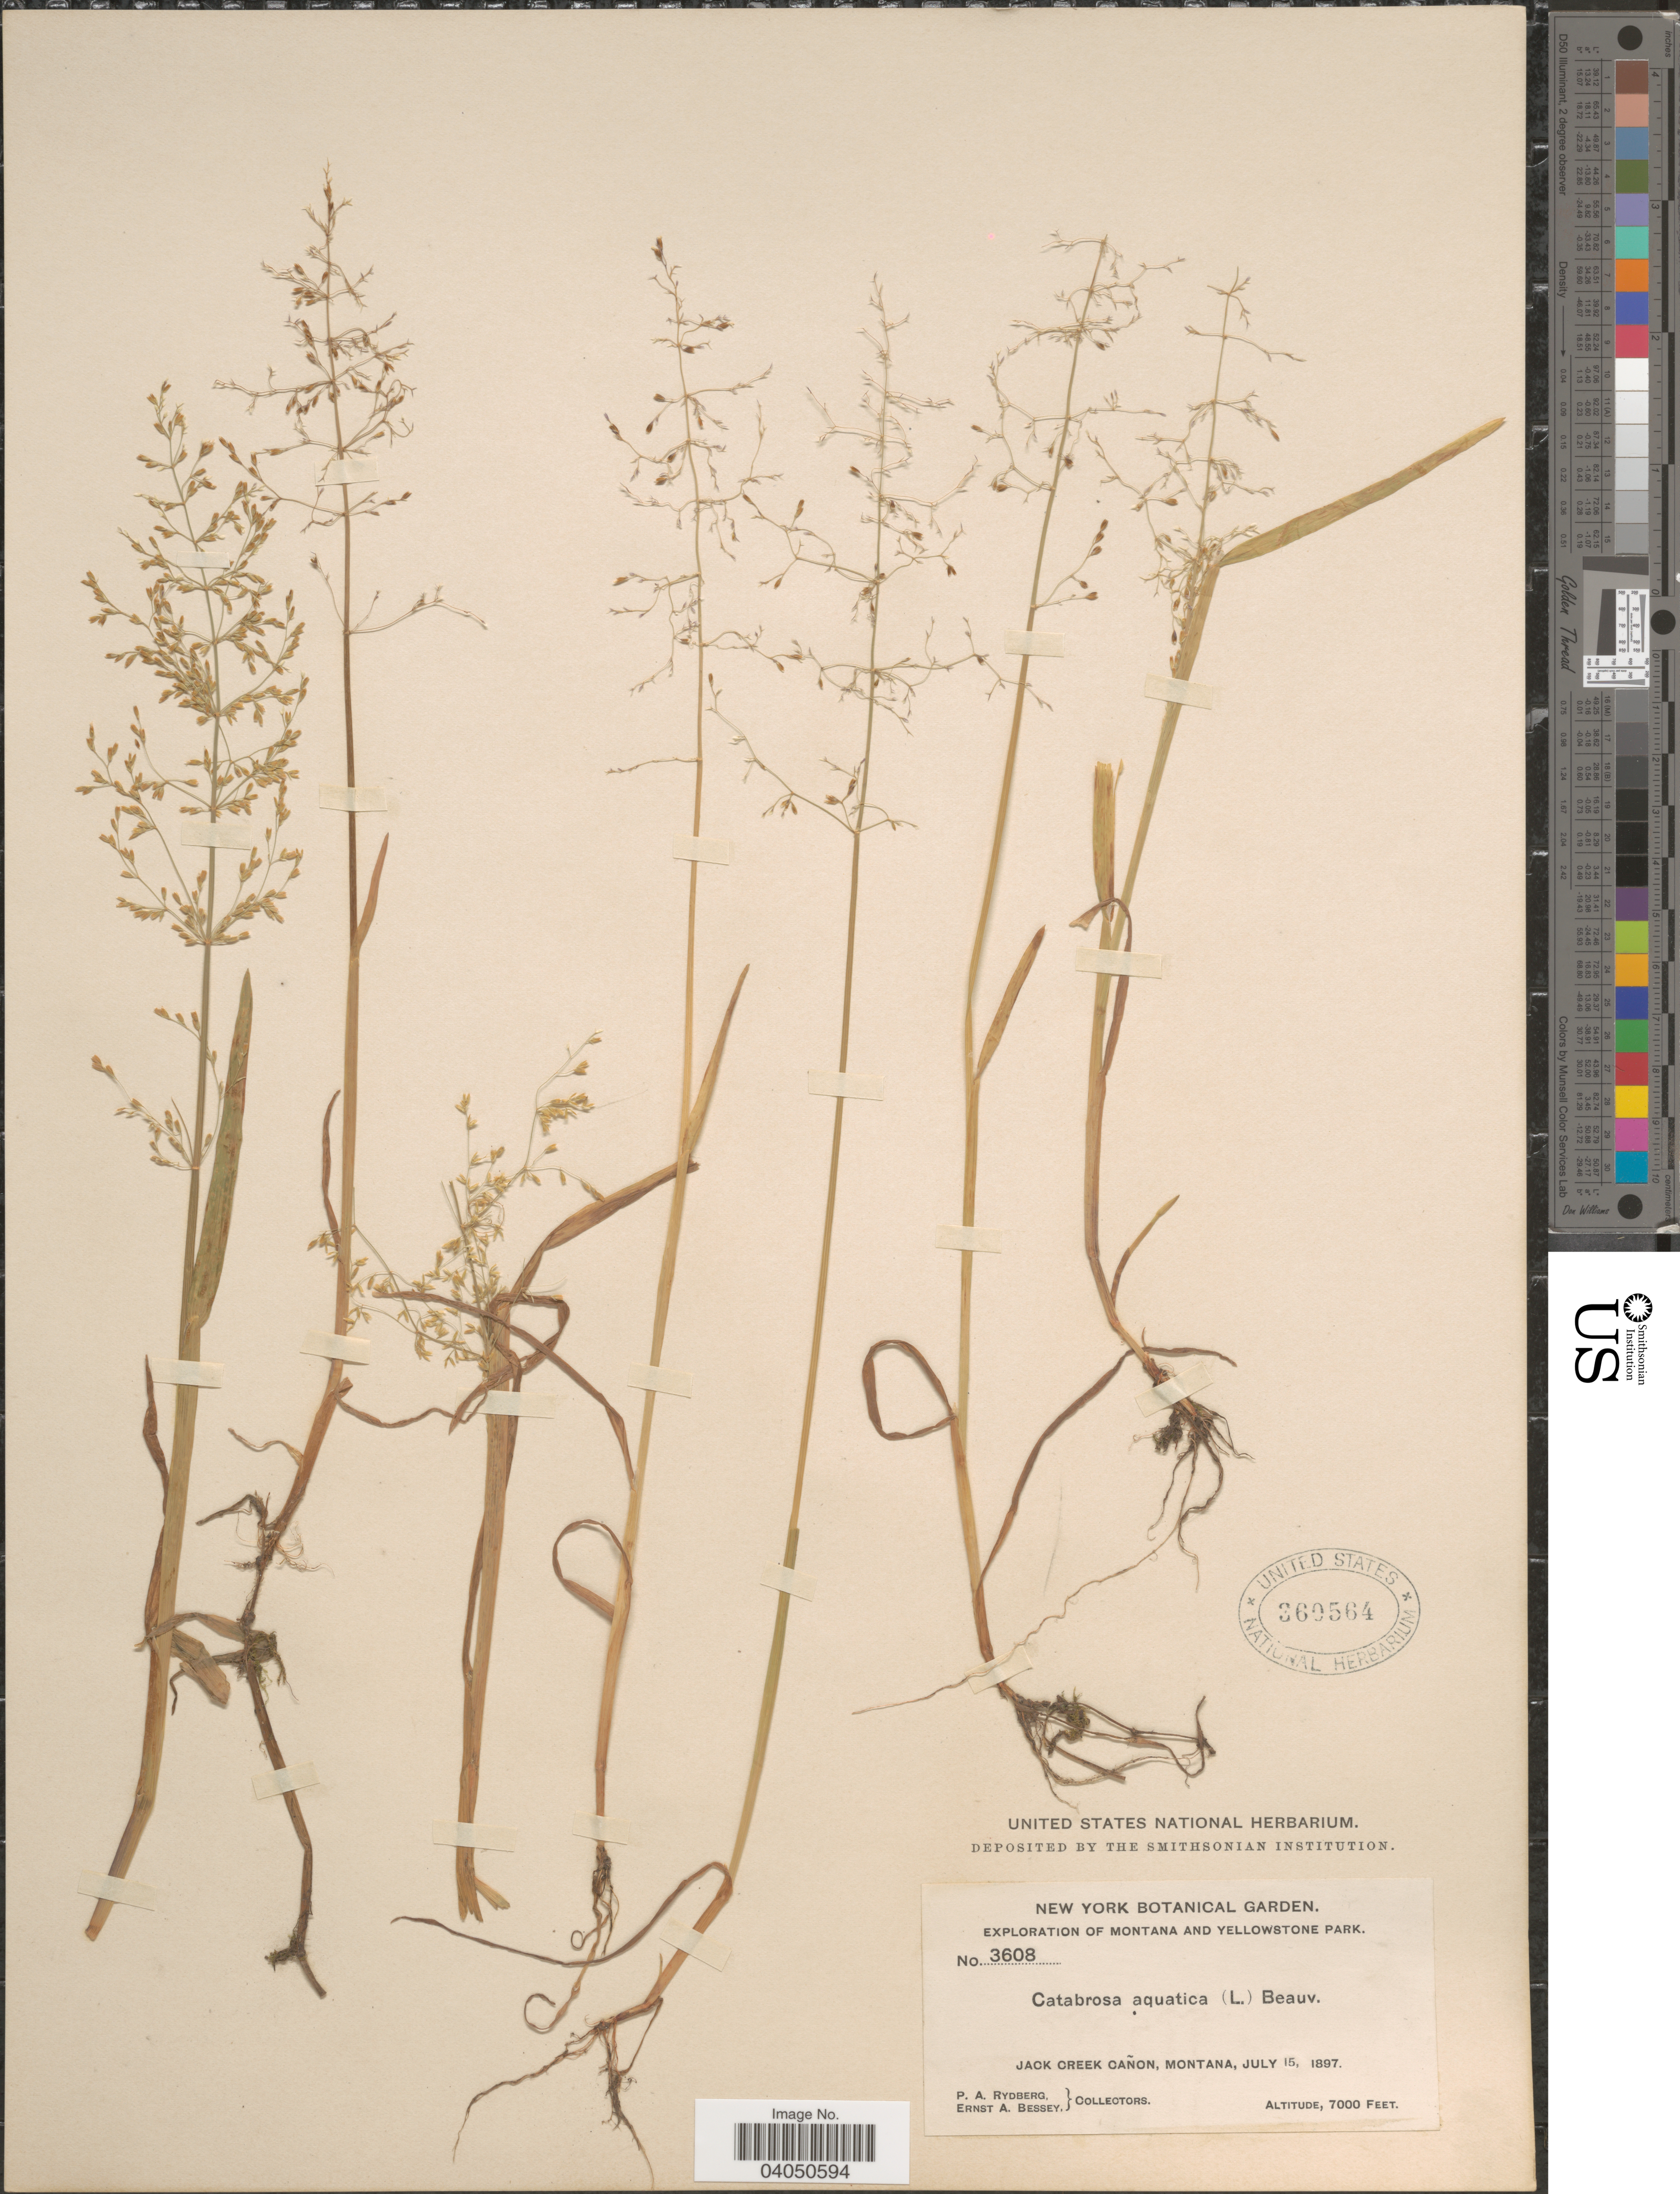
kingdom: Plantae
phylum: Tracheophyta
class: Liliopsida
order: Poales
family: Poaceae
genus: Catabrosa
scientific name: Catabrosa aquatica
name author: (L.) P. Beauv.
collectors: P. A. Rydberg & E. A. Bessey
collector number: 3608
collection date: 1897-07-15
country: United States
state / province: Montana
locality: Yellowstone Park. Jack Creek Cañon.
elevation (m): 2134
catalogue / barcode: US 360564